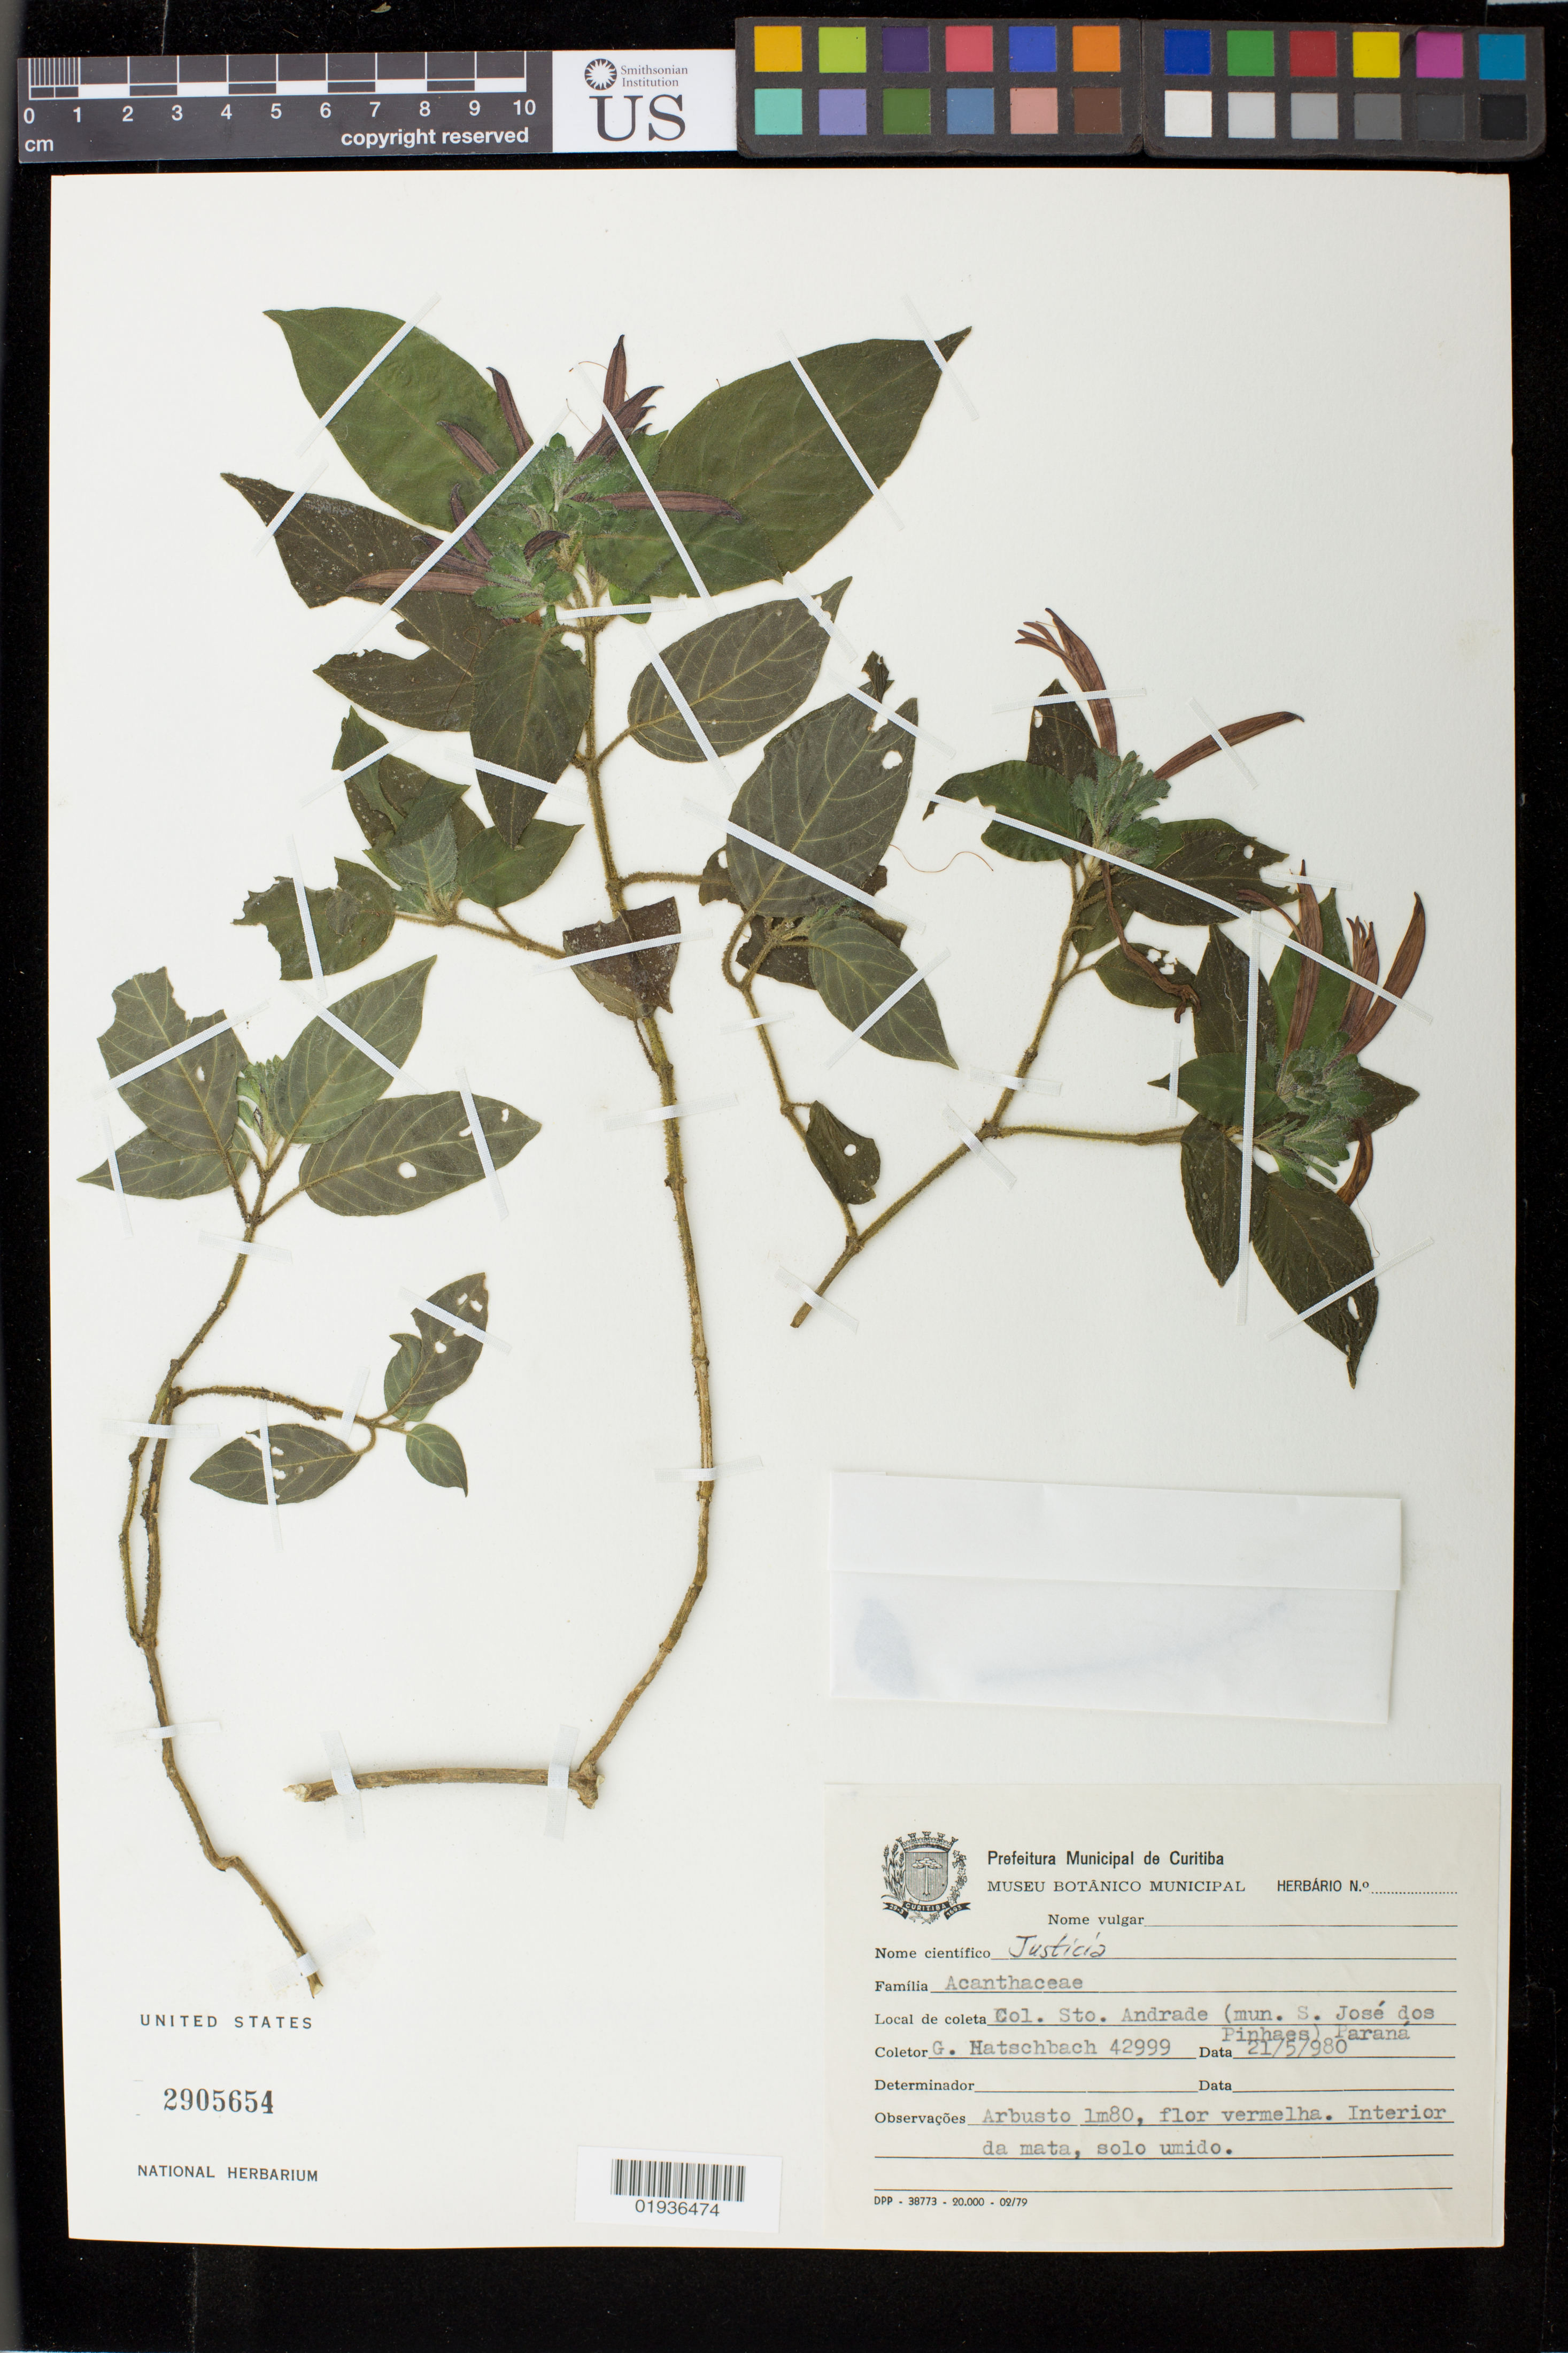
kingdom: Plantae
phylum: Tracheophyta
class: Magnoliopsida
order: Lamiales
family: Acanthaceae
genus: Justicia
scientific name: Justicia sp.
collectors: G. Hatschbach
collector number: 42999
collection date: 1980-05-21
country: Brazil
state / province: Paraná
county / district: São José dos Pinhais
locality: Col. St. Andrade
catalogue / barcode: US 2905654